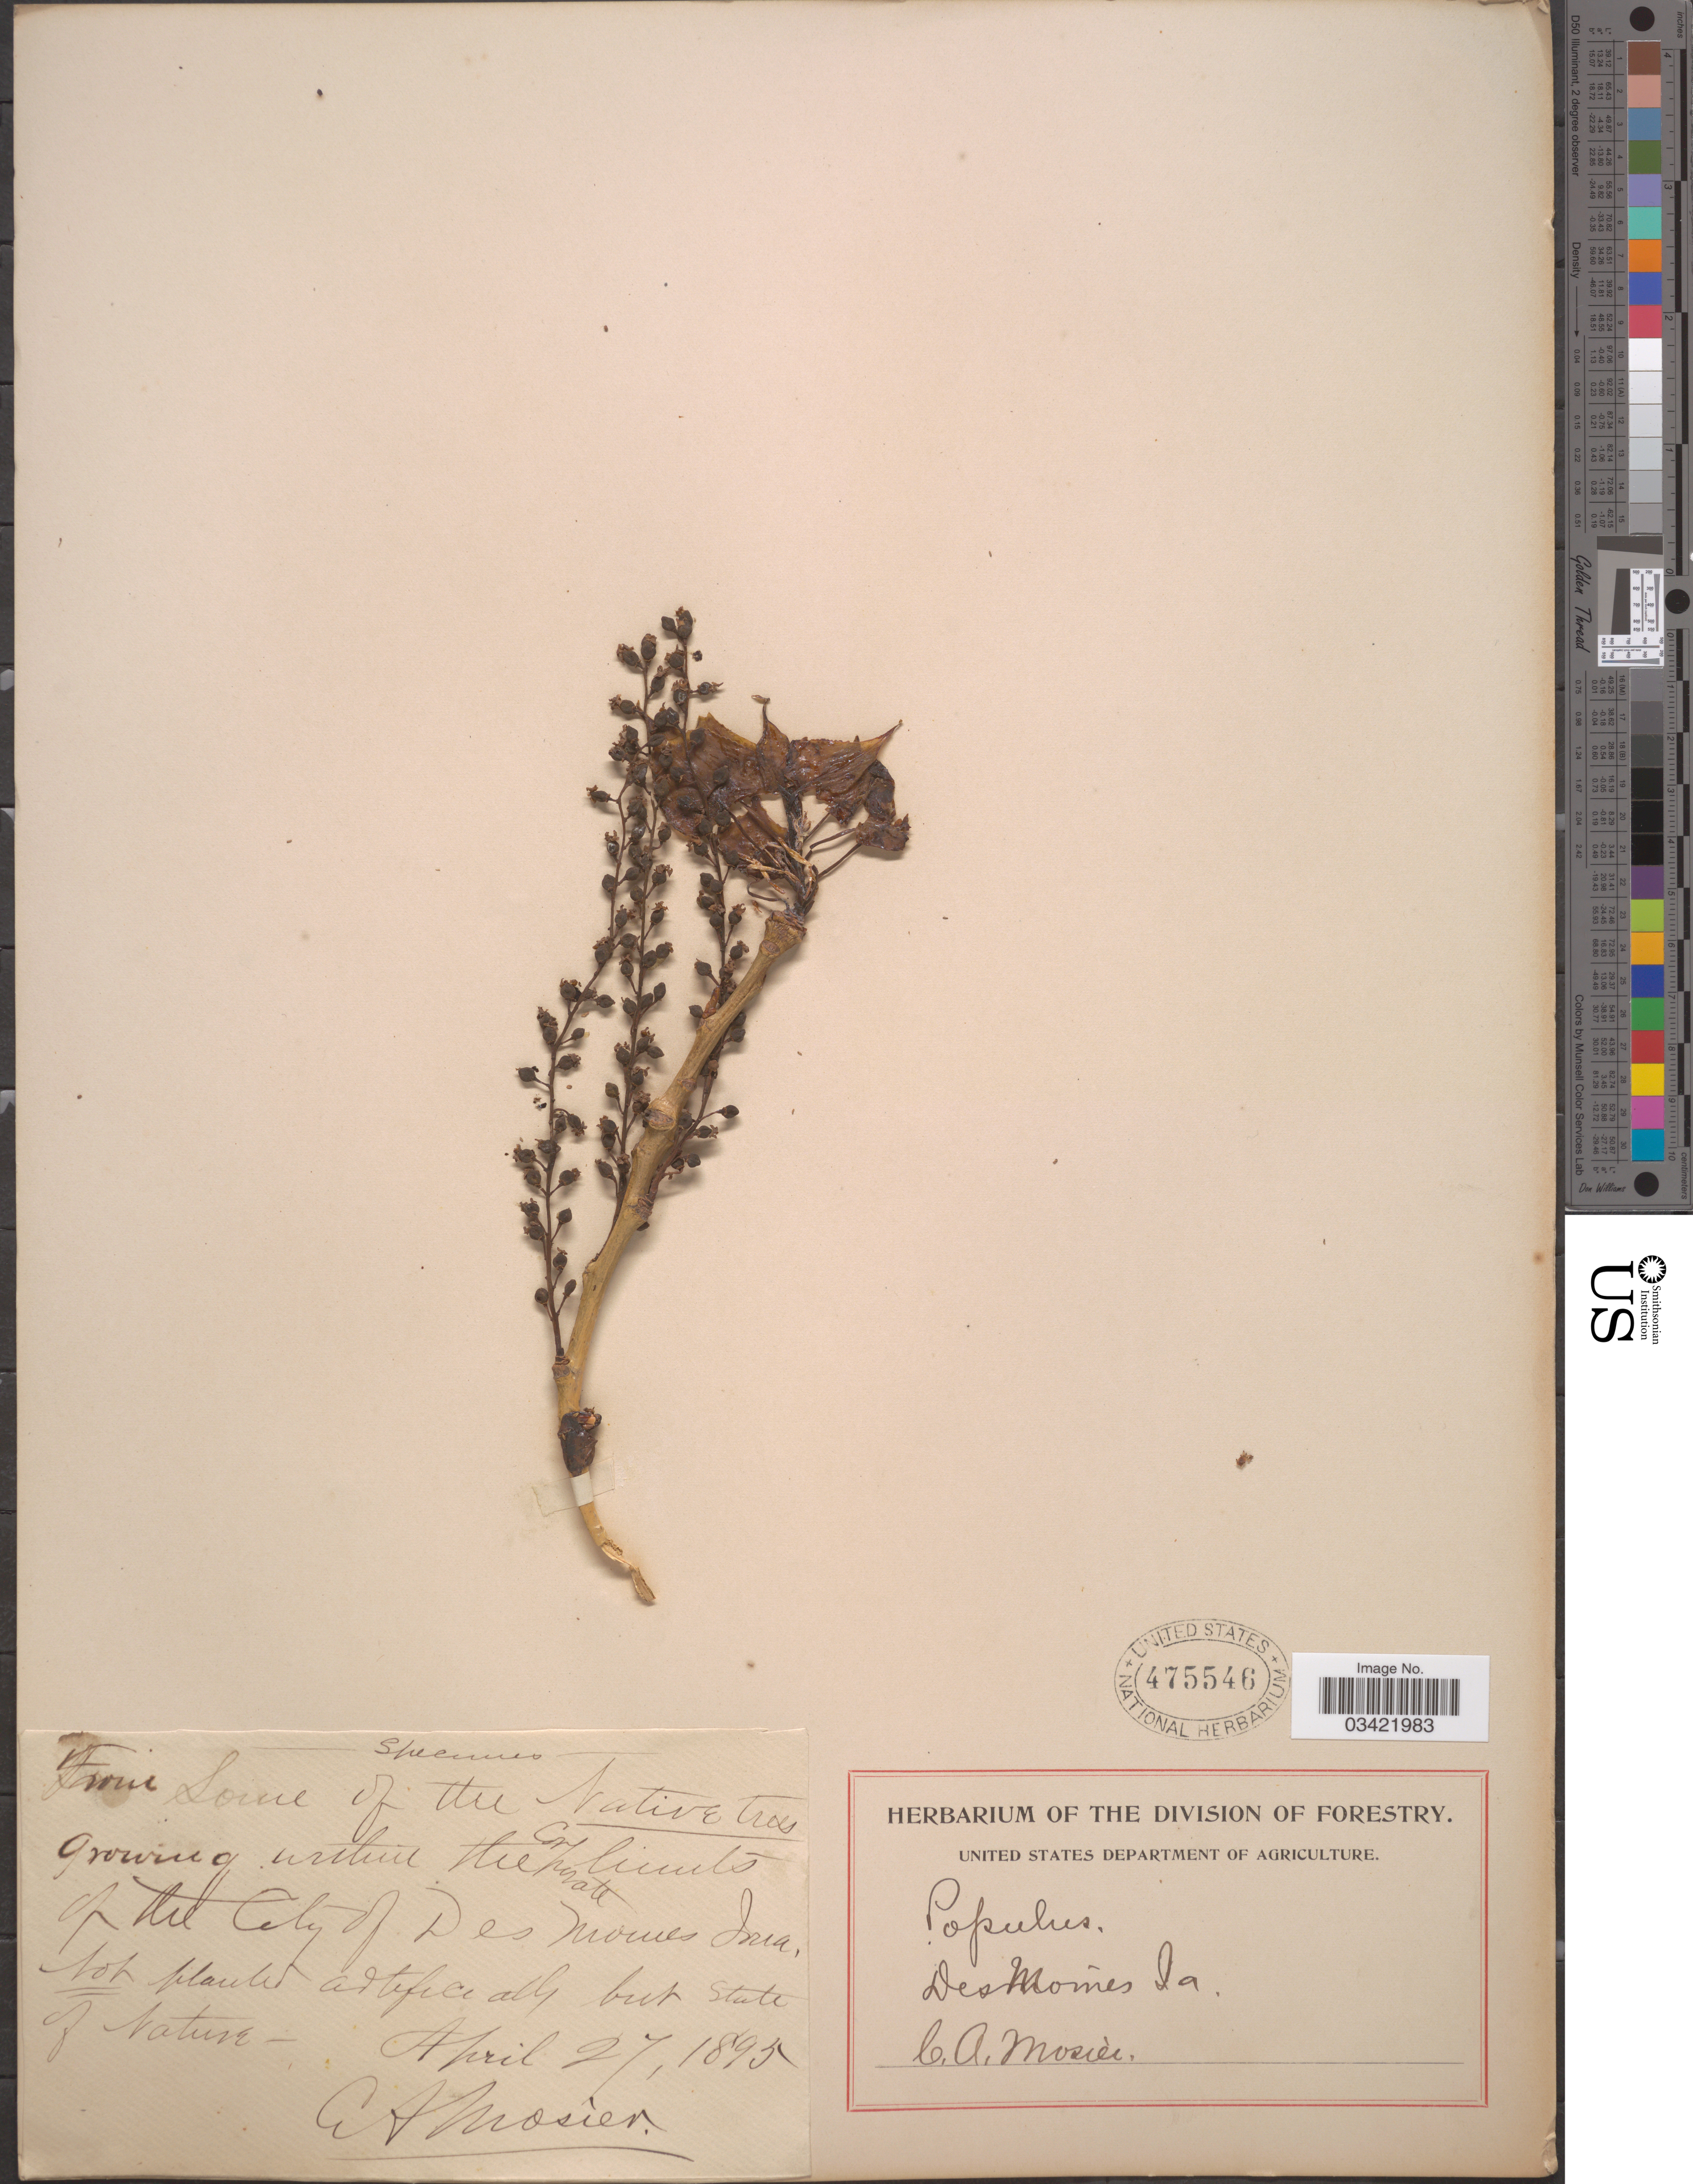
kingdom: Plantae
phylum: Tracheophyta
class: Magnoliopsida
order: Malpighiales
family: Salicaceae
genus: Populus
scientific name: Populus deltoides subsp. monilifera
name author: (Aiton) Eckenw.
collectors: C. A. Mosier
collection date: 1895-04-27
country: United States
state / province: Iowa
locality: Des Moines. Limits of the City of Des Moines.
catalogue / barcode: US 475546